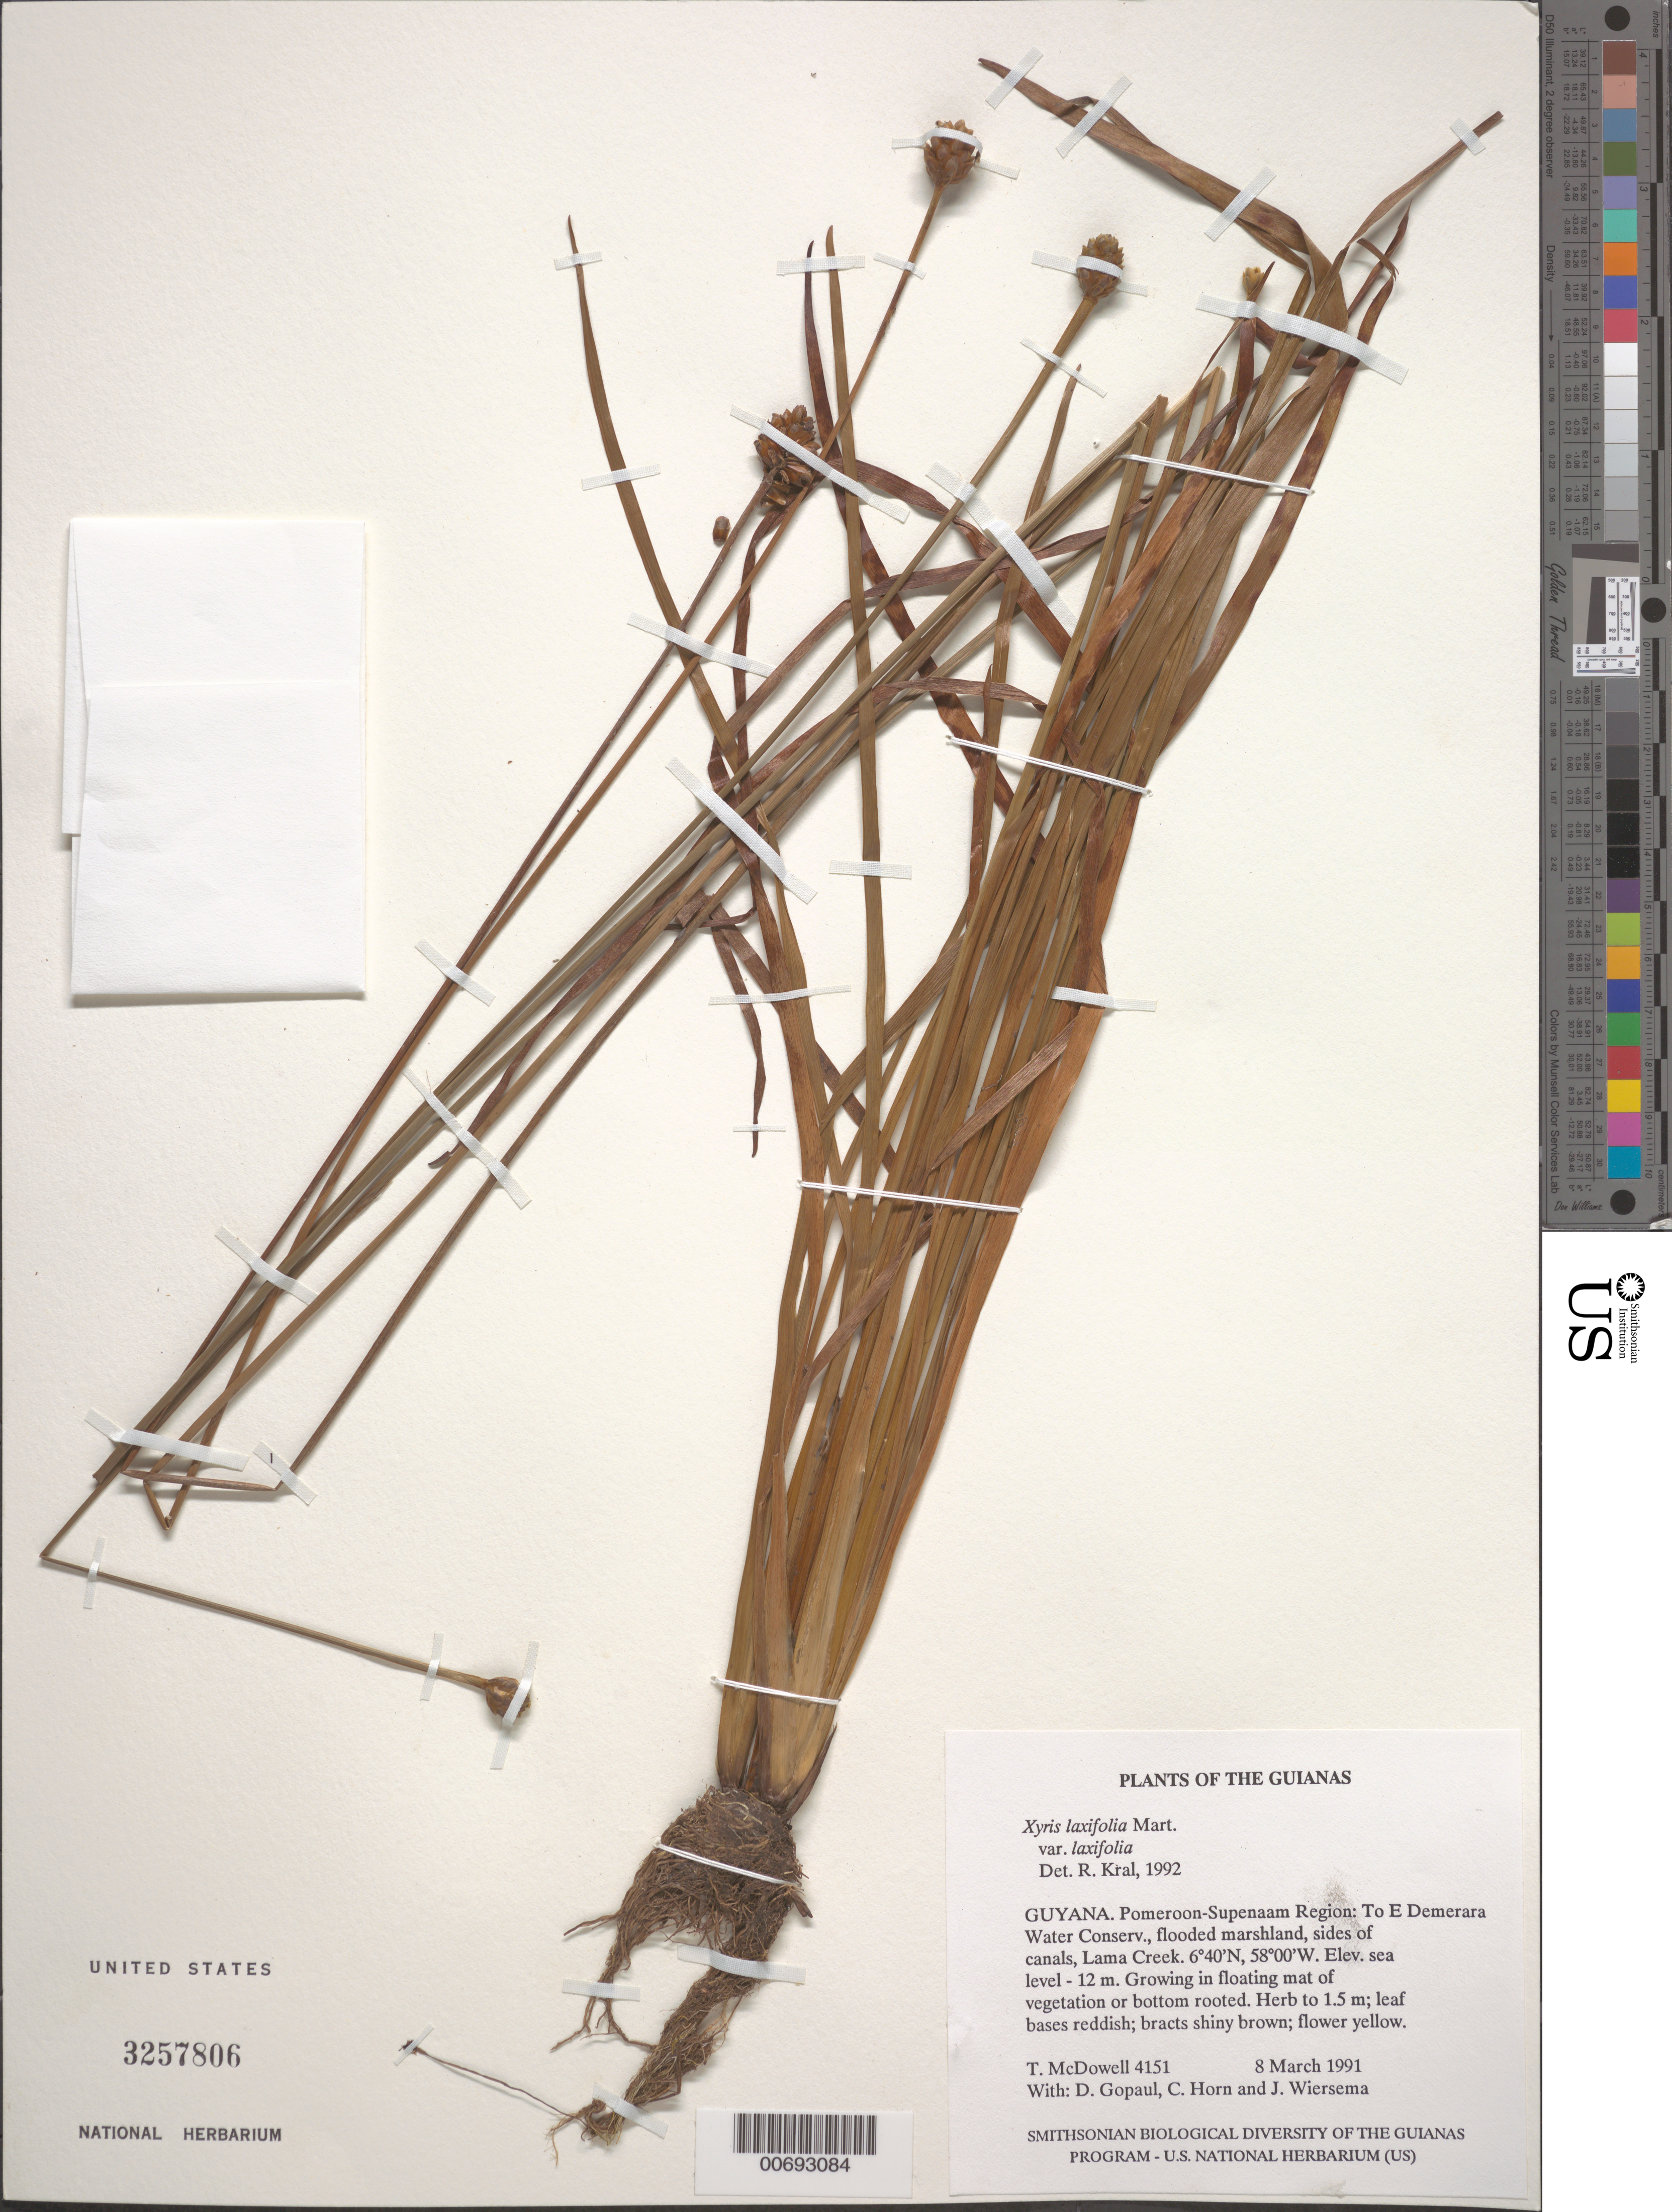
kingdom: Plantae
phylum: Tracheophyta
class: Liliopsida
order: Poales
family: Xyridaceae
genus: Xyris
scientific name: Xyris laxifolia var. laxifolia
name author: Mart.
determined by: Kral, Robert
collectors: T. McDowell, D. Gopaul, C. N. Horn & J. H. Wiersema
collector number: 4151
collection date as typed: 8 March 1991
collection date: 1991-03-08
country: Guyana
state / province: Demerara-Mahaica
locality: To E Demerara Water Conservancy, Lama Creek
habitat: Flooded marshland, sides of canals; growing in floating mat of vegetation or bottom rooted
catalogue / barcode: US 3257806